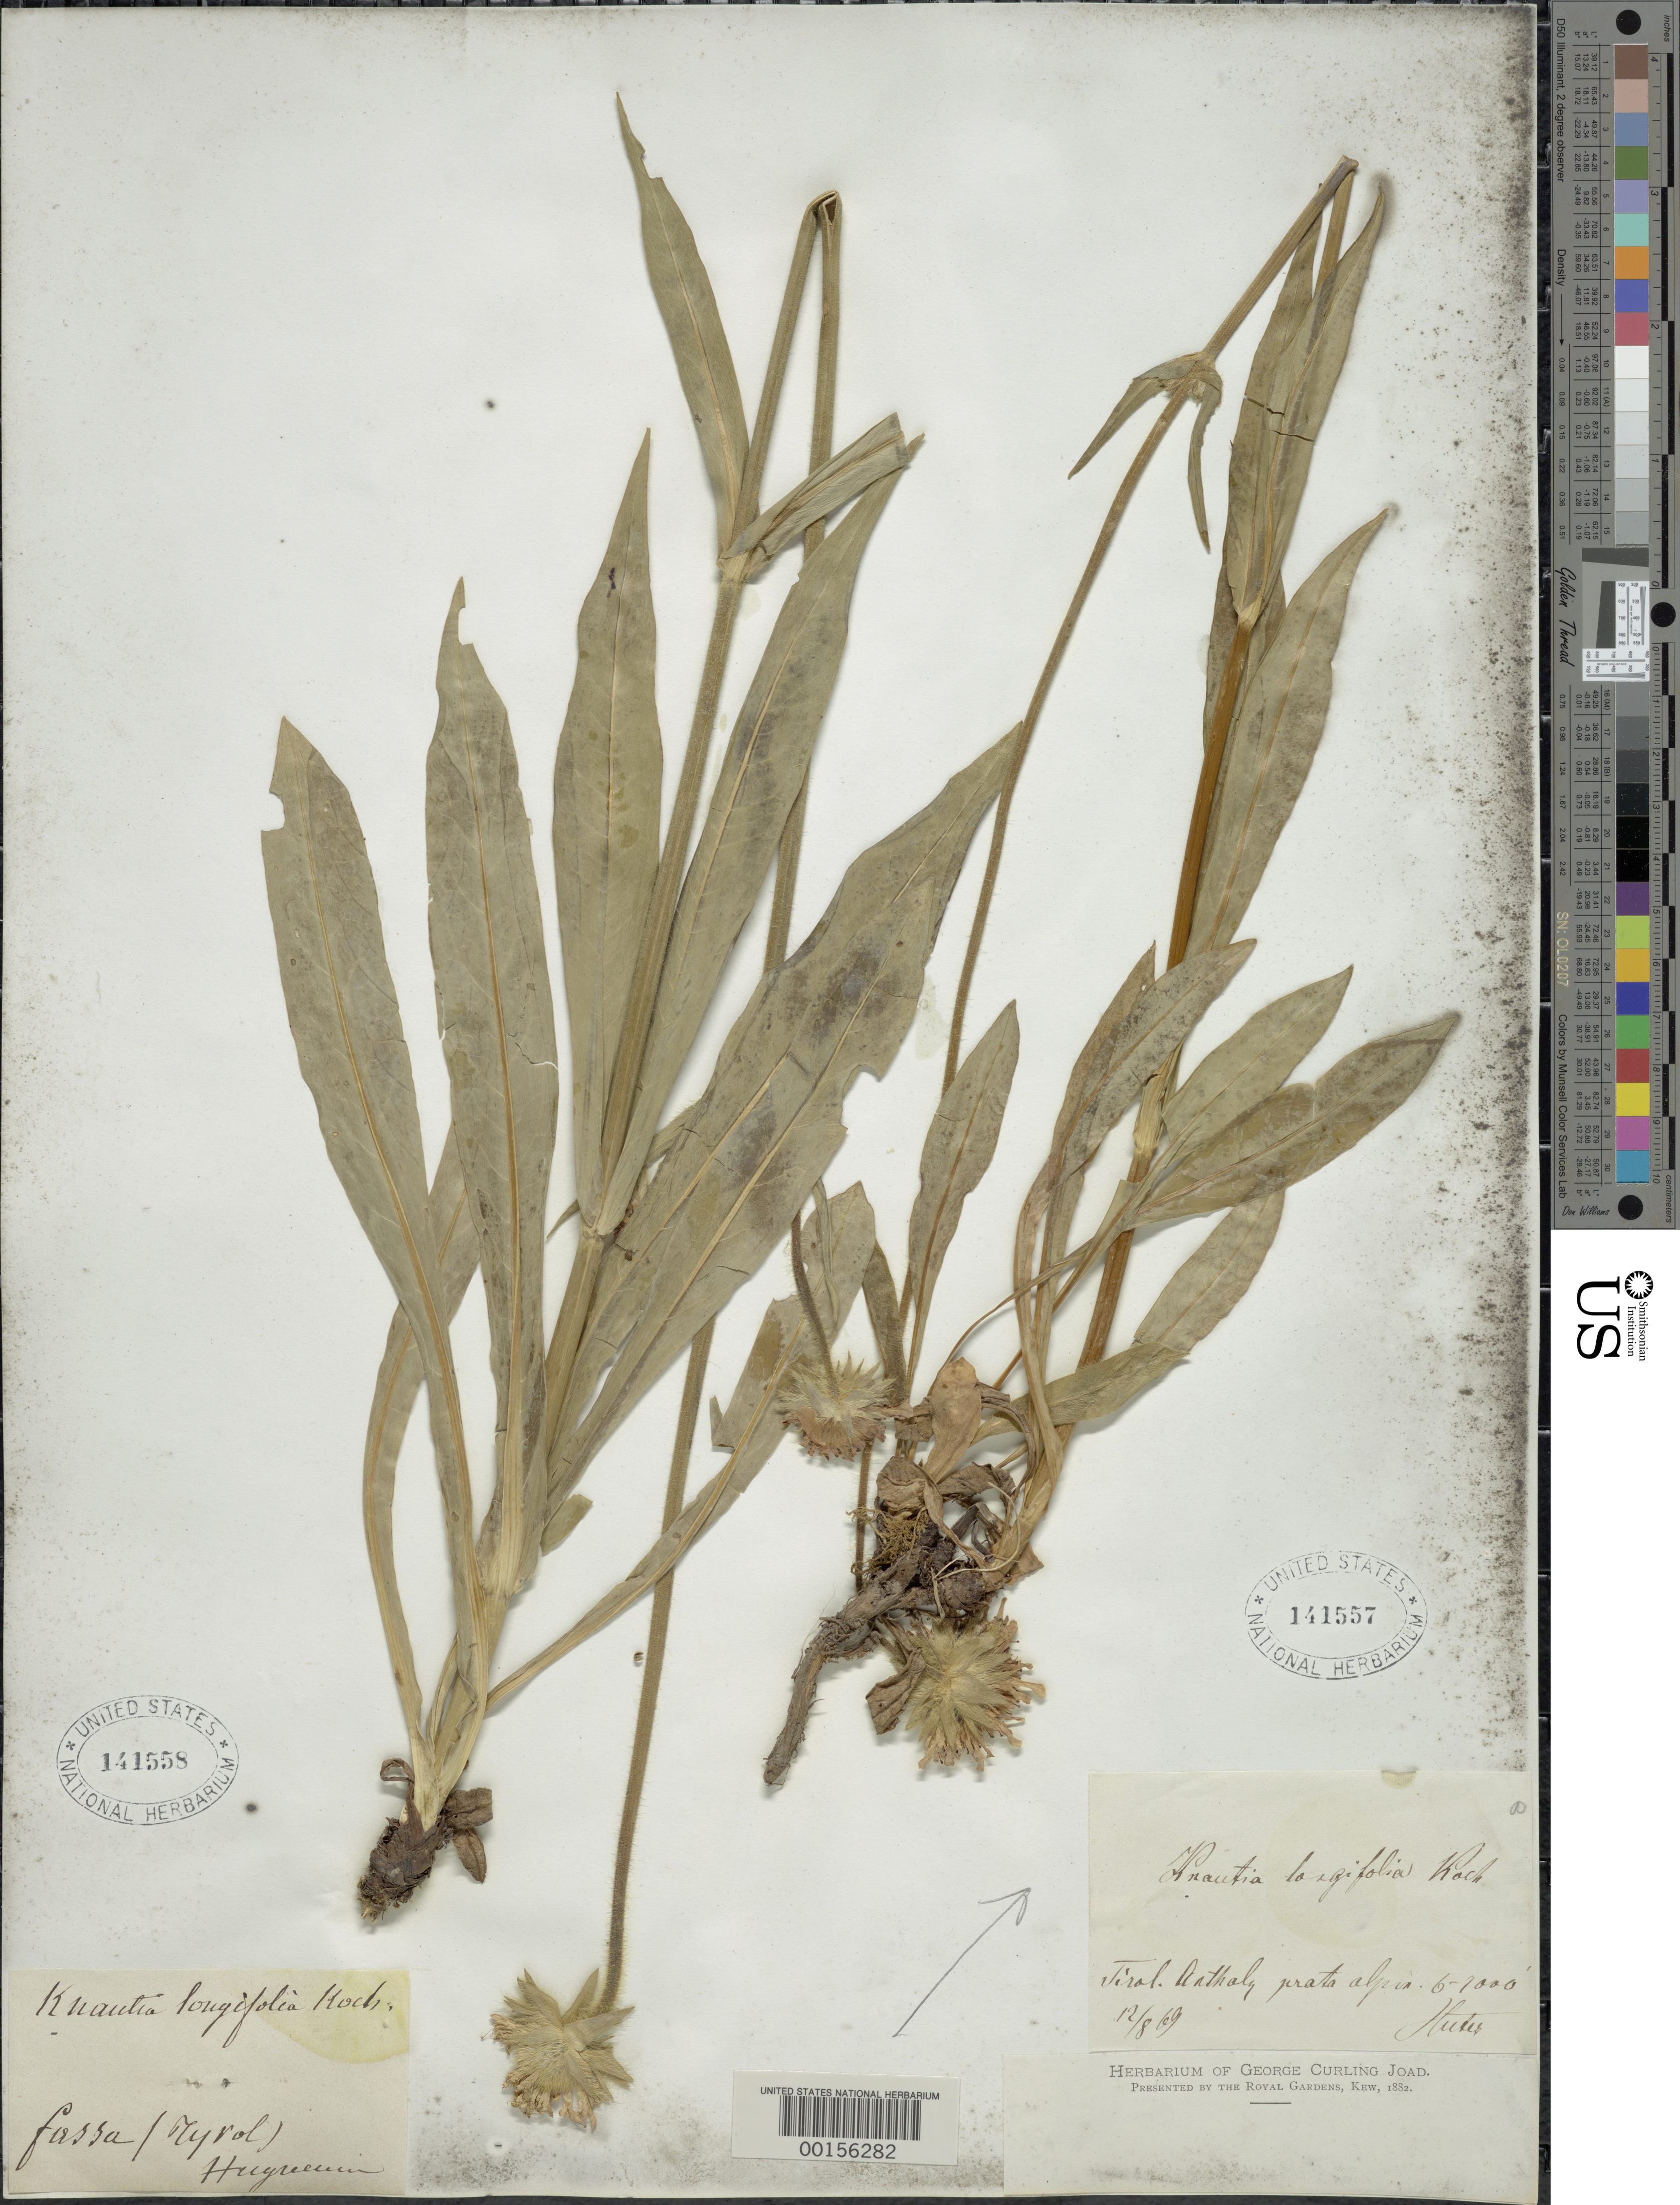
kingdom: Plantae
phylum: Tracheophyta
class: Magnoliopsida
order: Dipsacales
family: Caprifoliaceae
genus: Knautia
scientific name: Knautia longifolia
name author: (Waldst. & Kit.) W.D.J. Koch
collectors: -. Huter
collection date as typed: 12 Aug 1869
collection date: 1869-08-12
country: Italy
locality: Tirol. Antholz prata alpin.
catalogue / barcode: US 141557